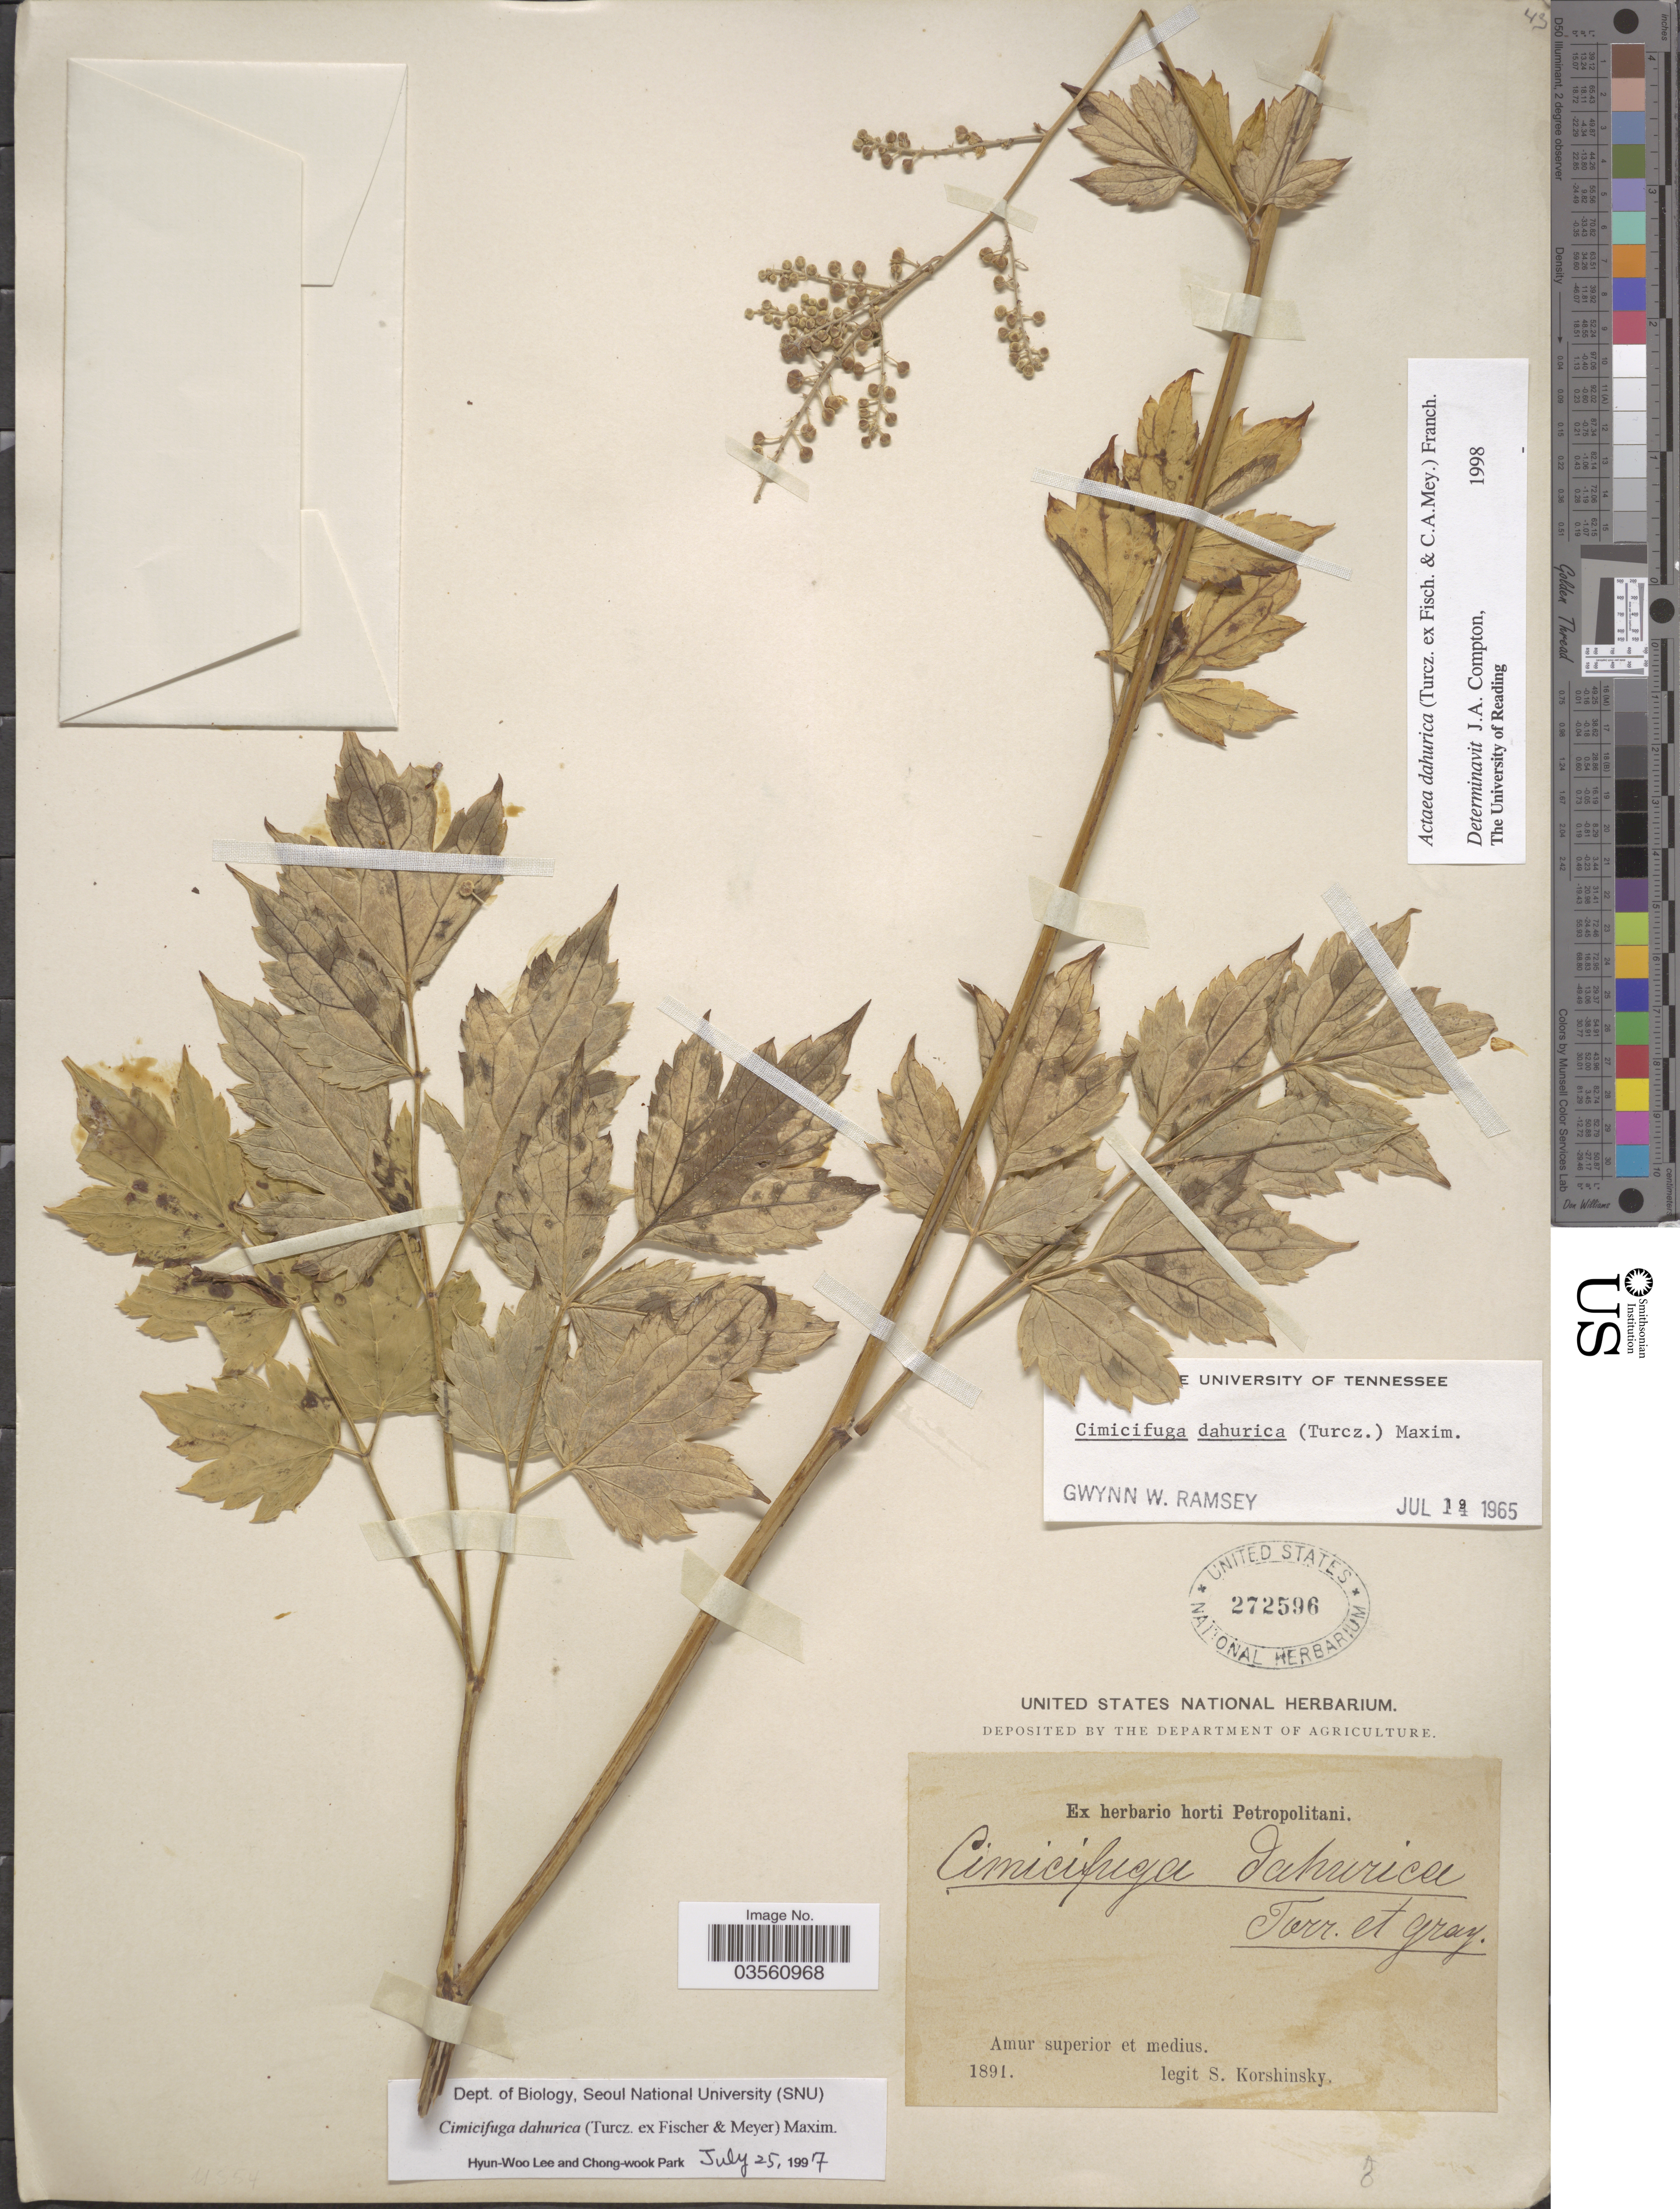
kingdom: Plantae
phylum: Tracheophyta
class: Magnoliopsida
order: Ranunculales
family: Ranunculaceae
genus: Actaea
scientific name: Actaea dahurica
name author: (Turcz. ex Fisch. & C.A. Mey.) Franch.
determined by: Compton, J. A.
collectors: S. I. Korshinsky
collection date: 1891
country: Russian Federation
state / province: Amur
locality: Amur superior et medius.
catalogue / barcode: US 272596